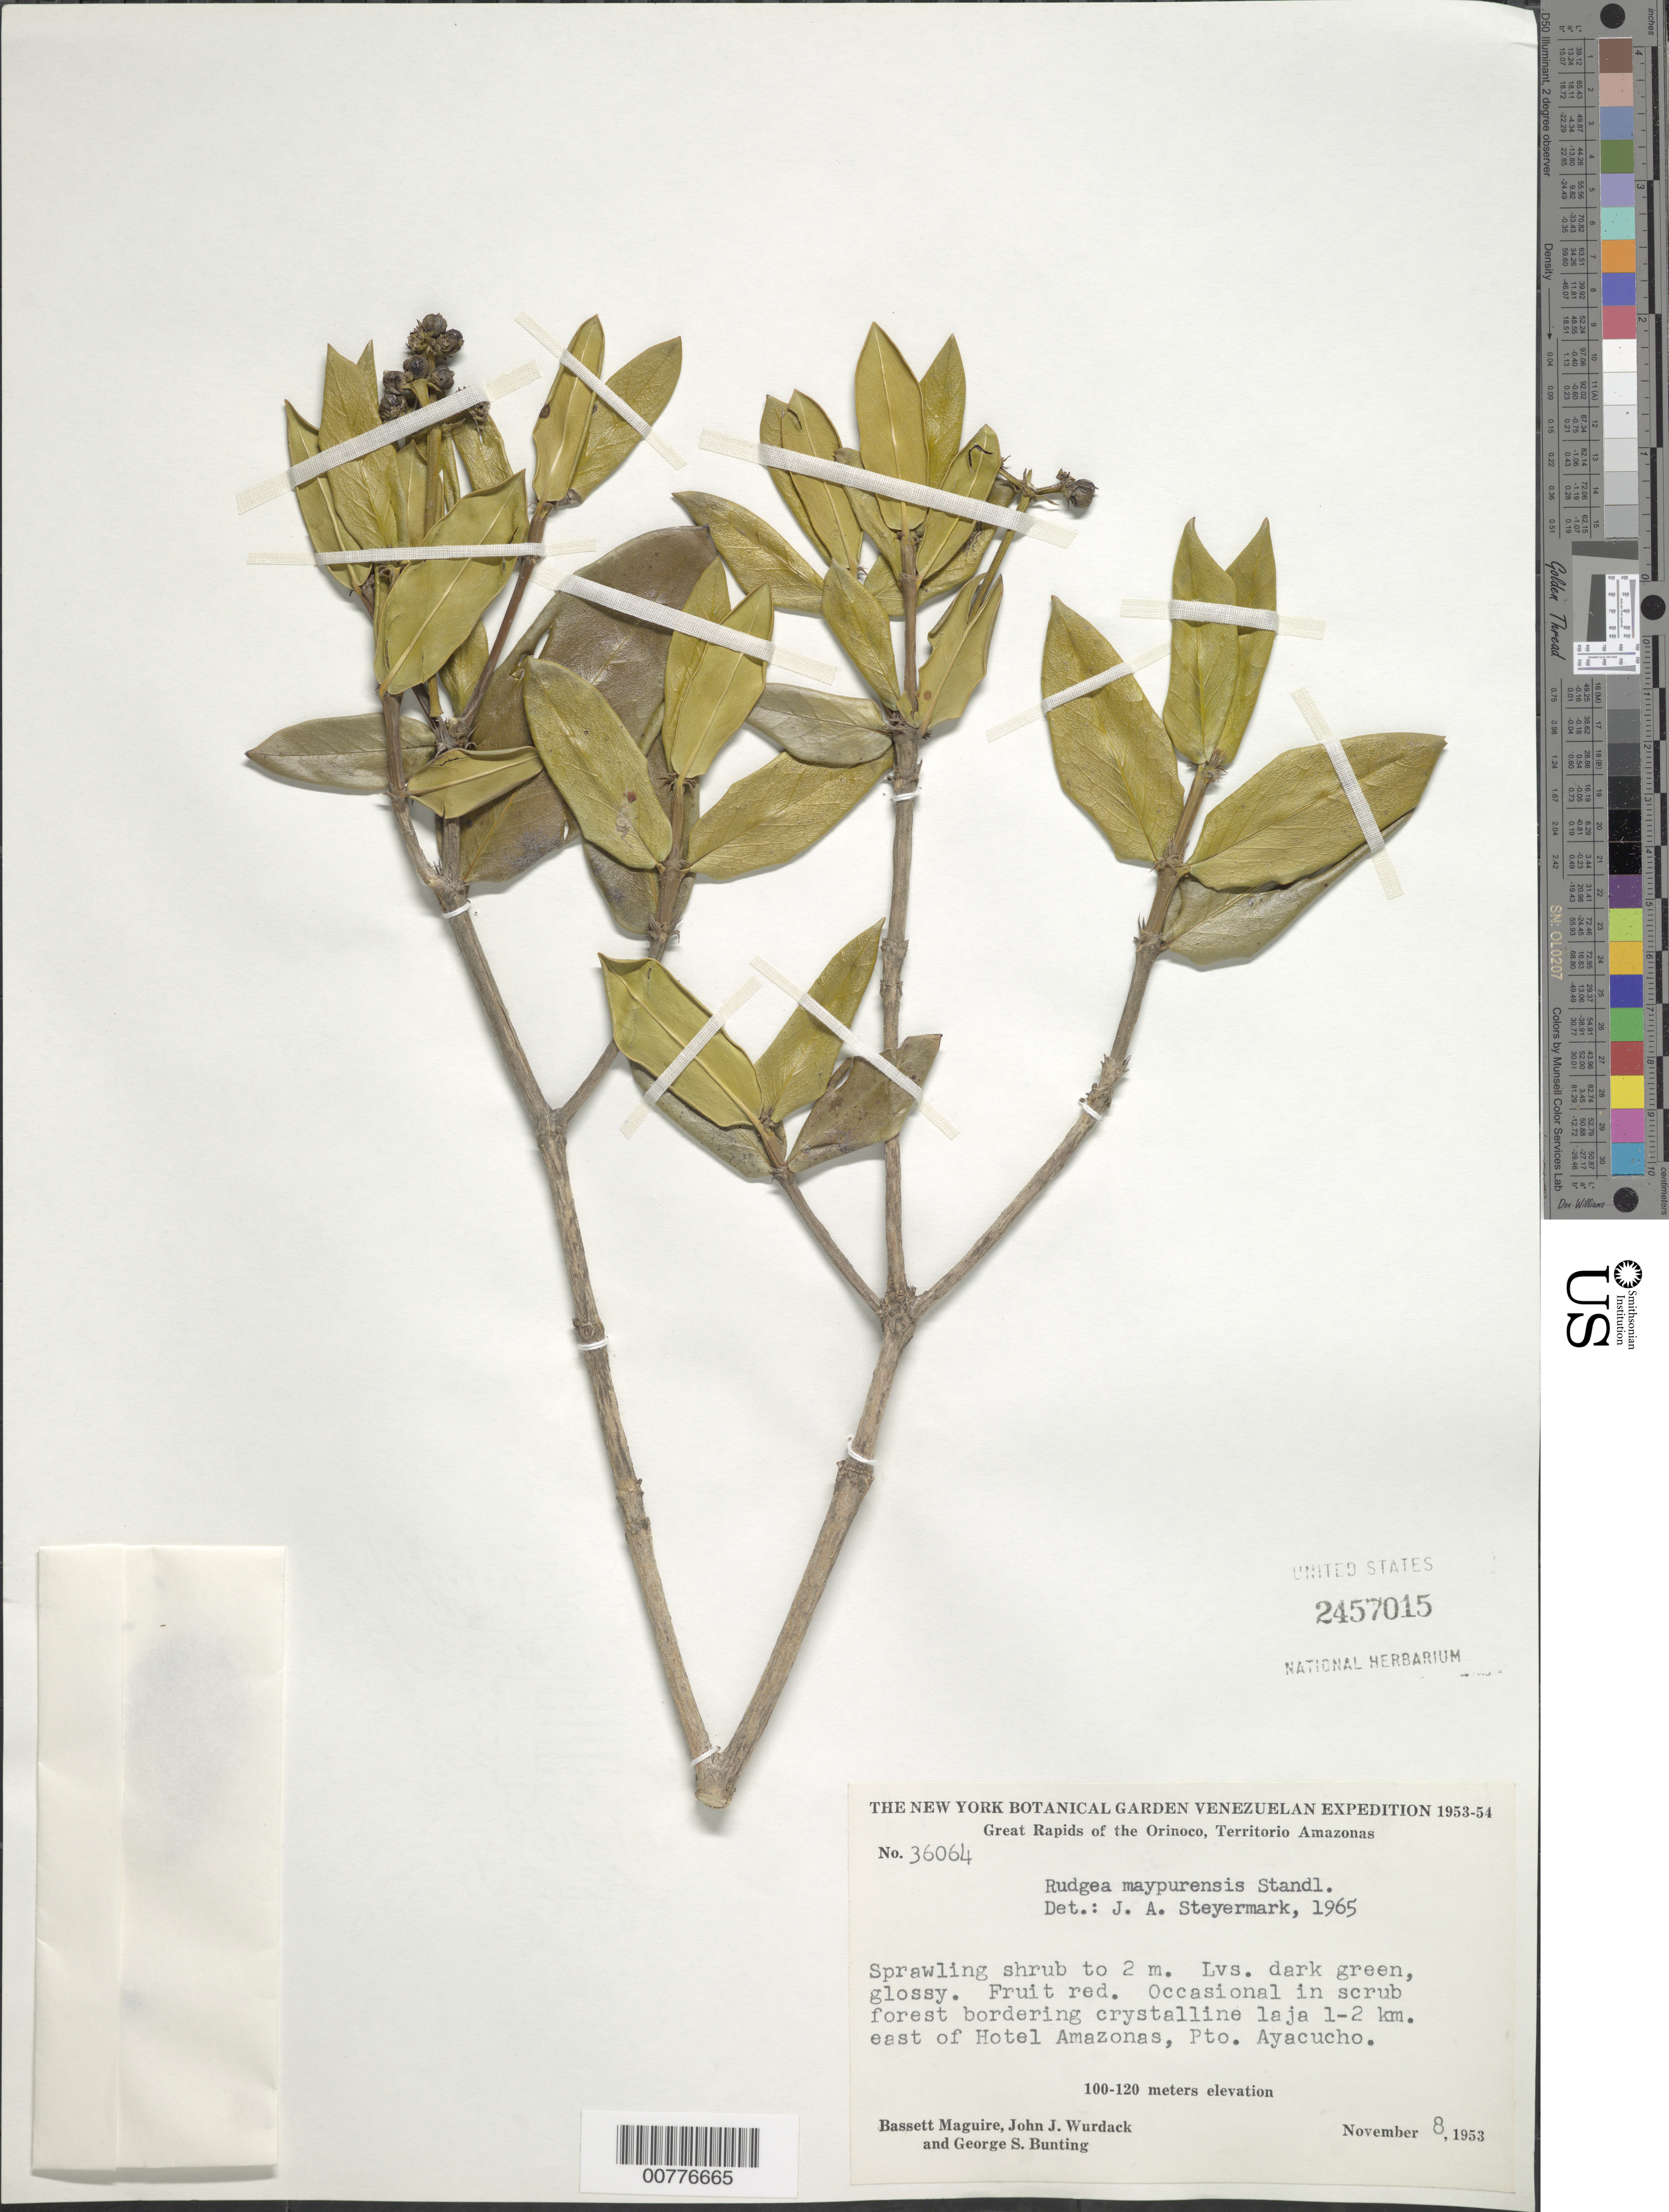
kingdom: Plantae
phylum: Tracheophyta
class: Magnoliopsida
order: Gentianales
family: Rubiaceae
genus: Rudgea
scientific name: Rudgea maypurensis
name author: Standl.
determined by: Steyermark, Julian A., (VEN)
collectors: B. Maguire, J. J. Wurdack & G. S. Bunting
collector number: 36064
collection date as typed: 8-Nov-53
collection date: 1953-11-08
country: Venezuela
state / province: Amazonas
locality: Puerto Ayacucho, 1-2 km E of Hotel Amazonas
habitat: Scrub forest bordering crystalline laja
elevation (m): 100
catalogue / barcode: US 2457015